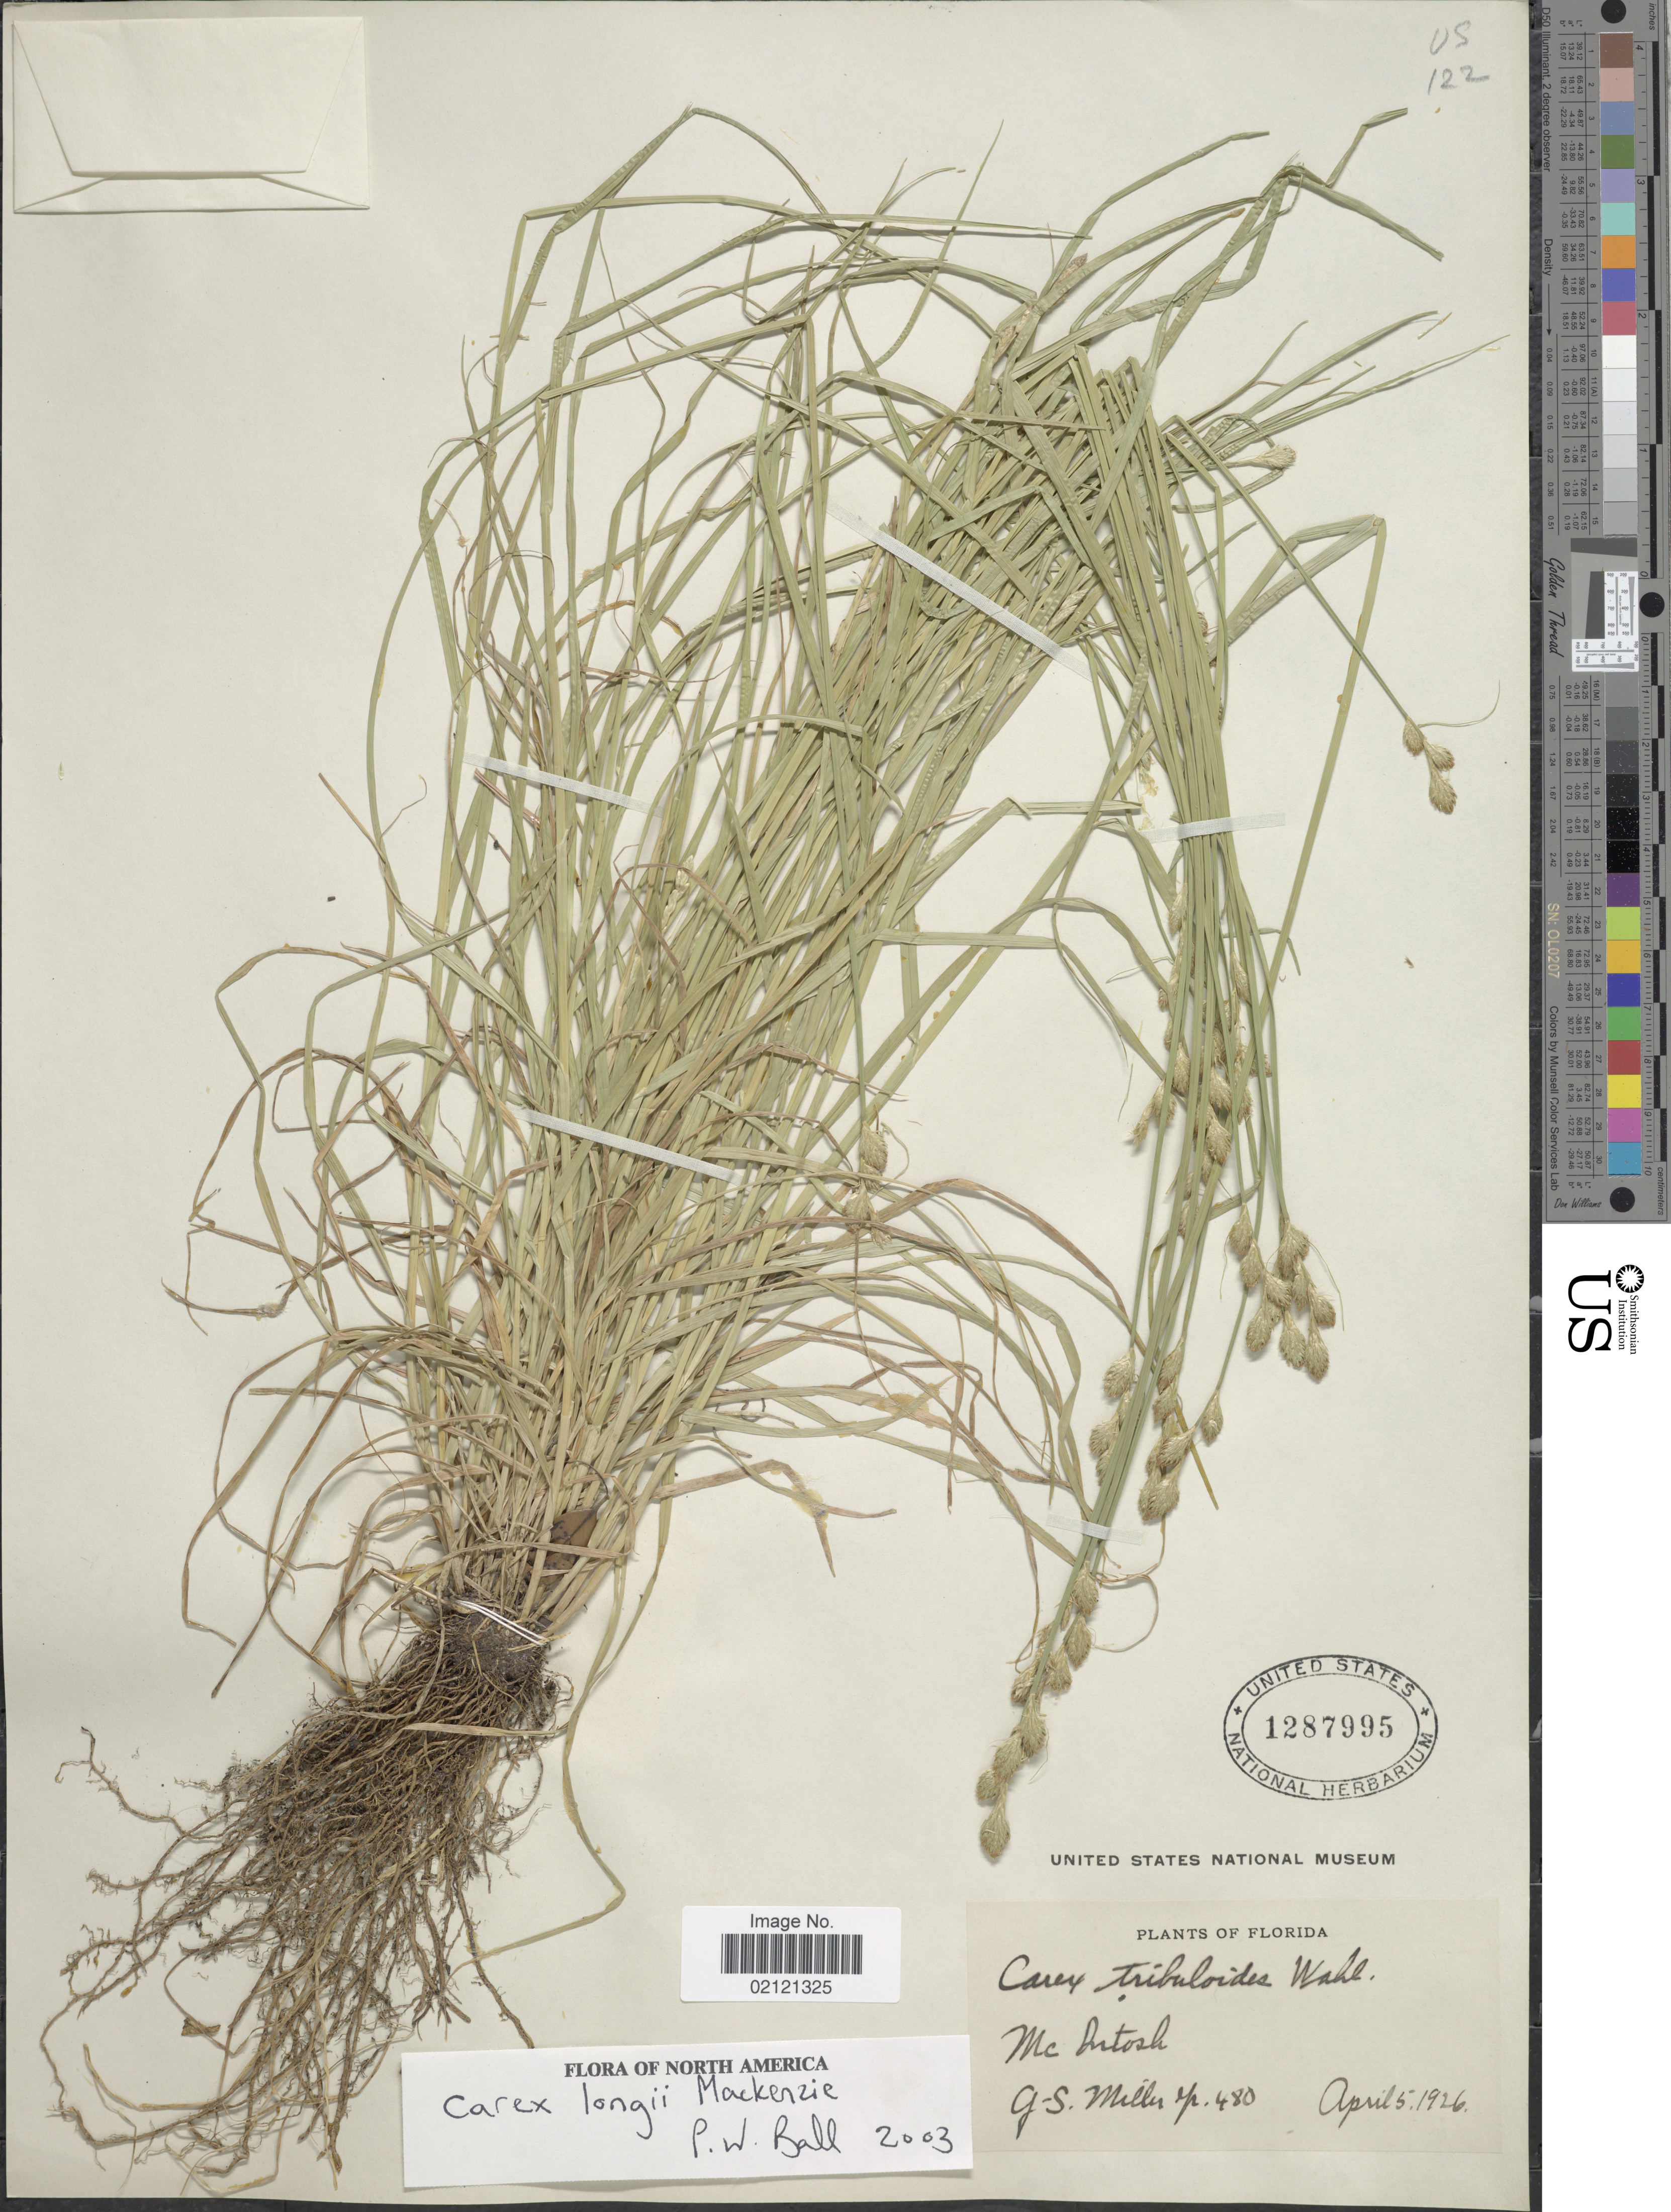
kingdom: Plantae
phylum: Tracheophyta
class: Liliopsida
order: Poales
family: Cyperaceae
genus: Carex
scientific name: Carex longii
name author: Mack.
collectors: G. S. Miller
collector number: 480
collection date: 1926-04-05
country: United States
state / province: Florida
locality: McIntosh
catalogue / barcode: US 1287995